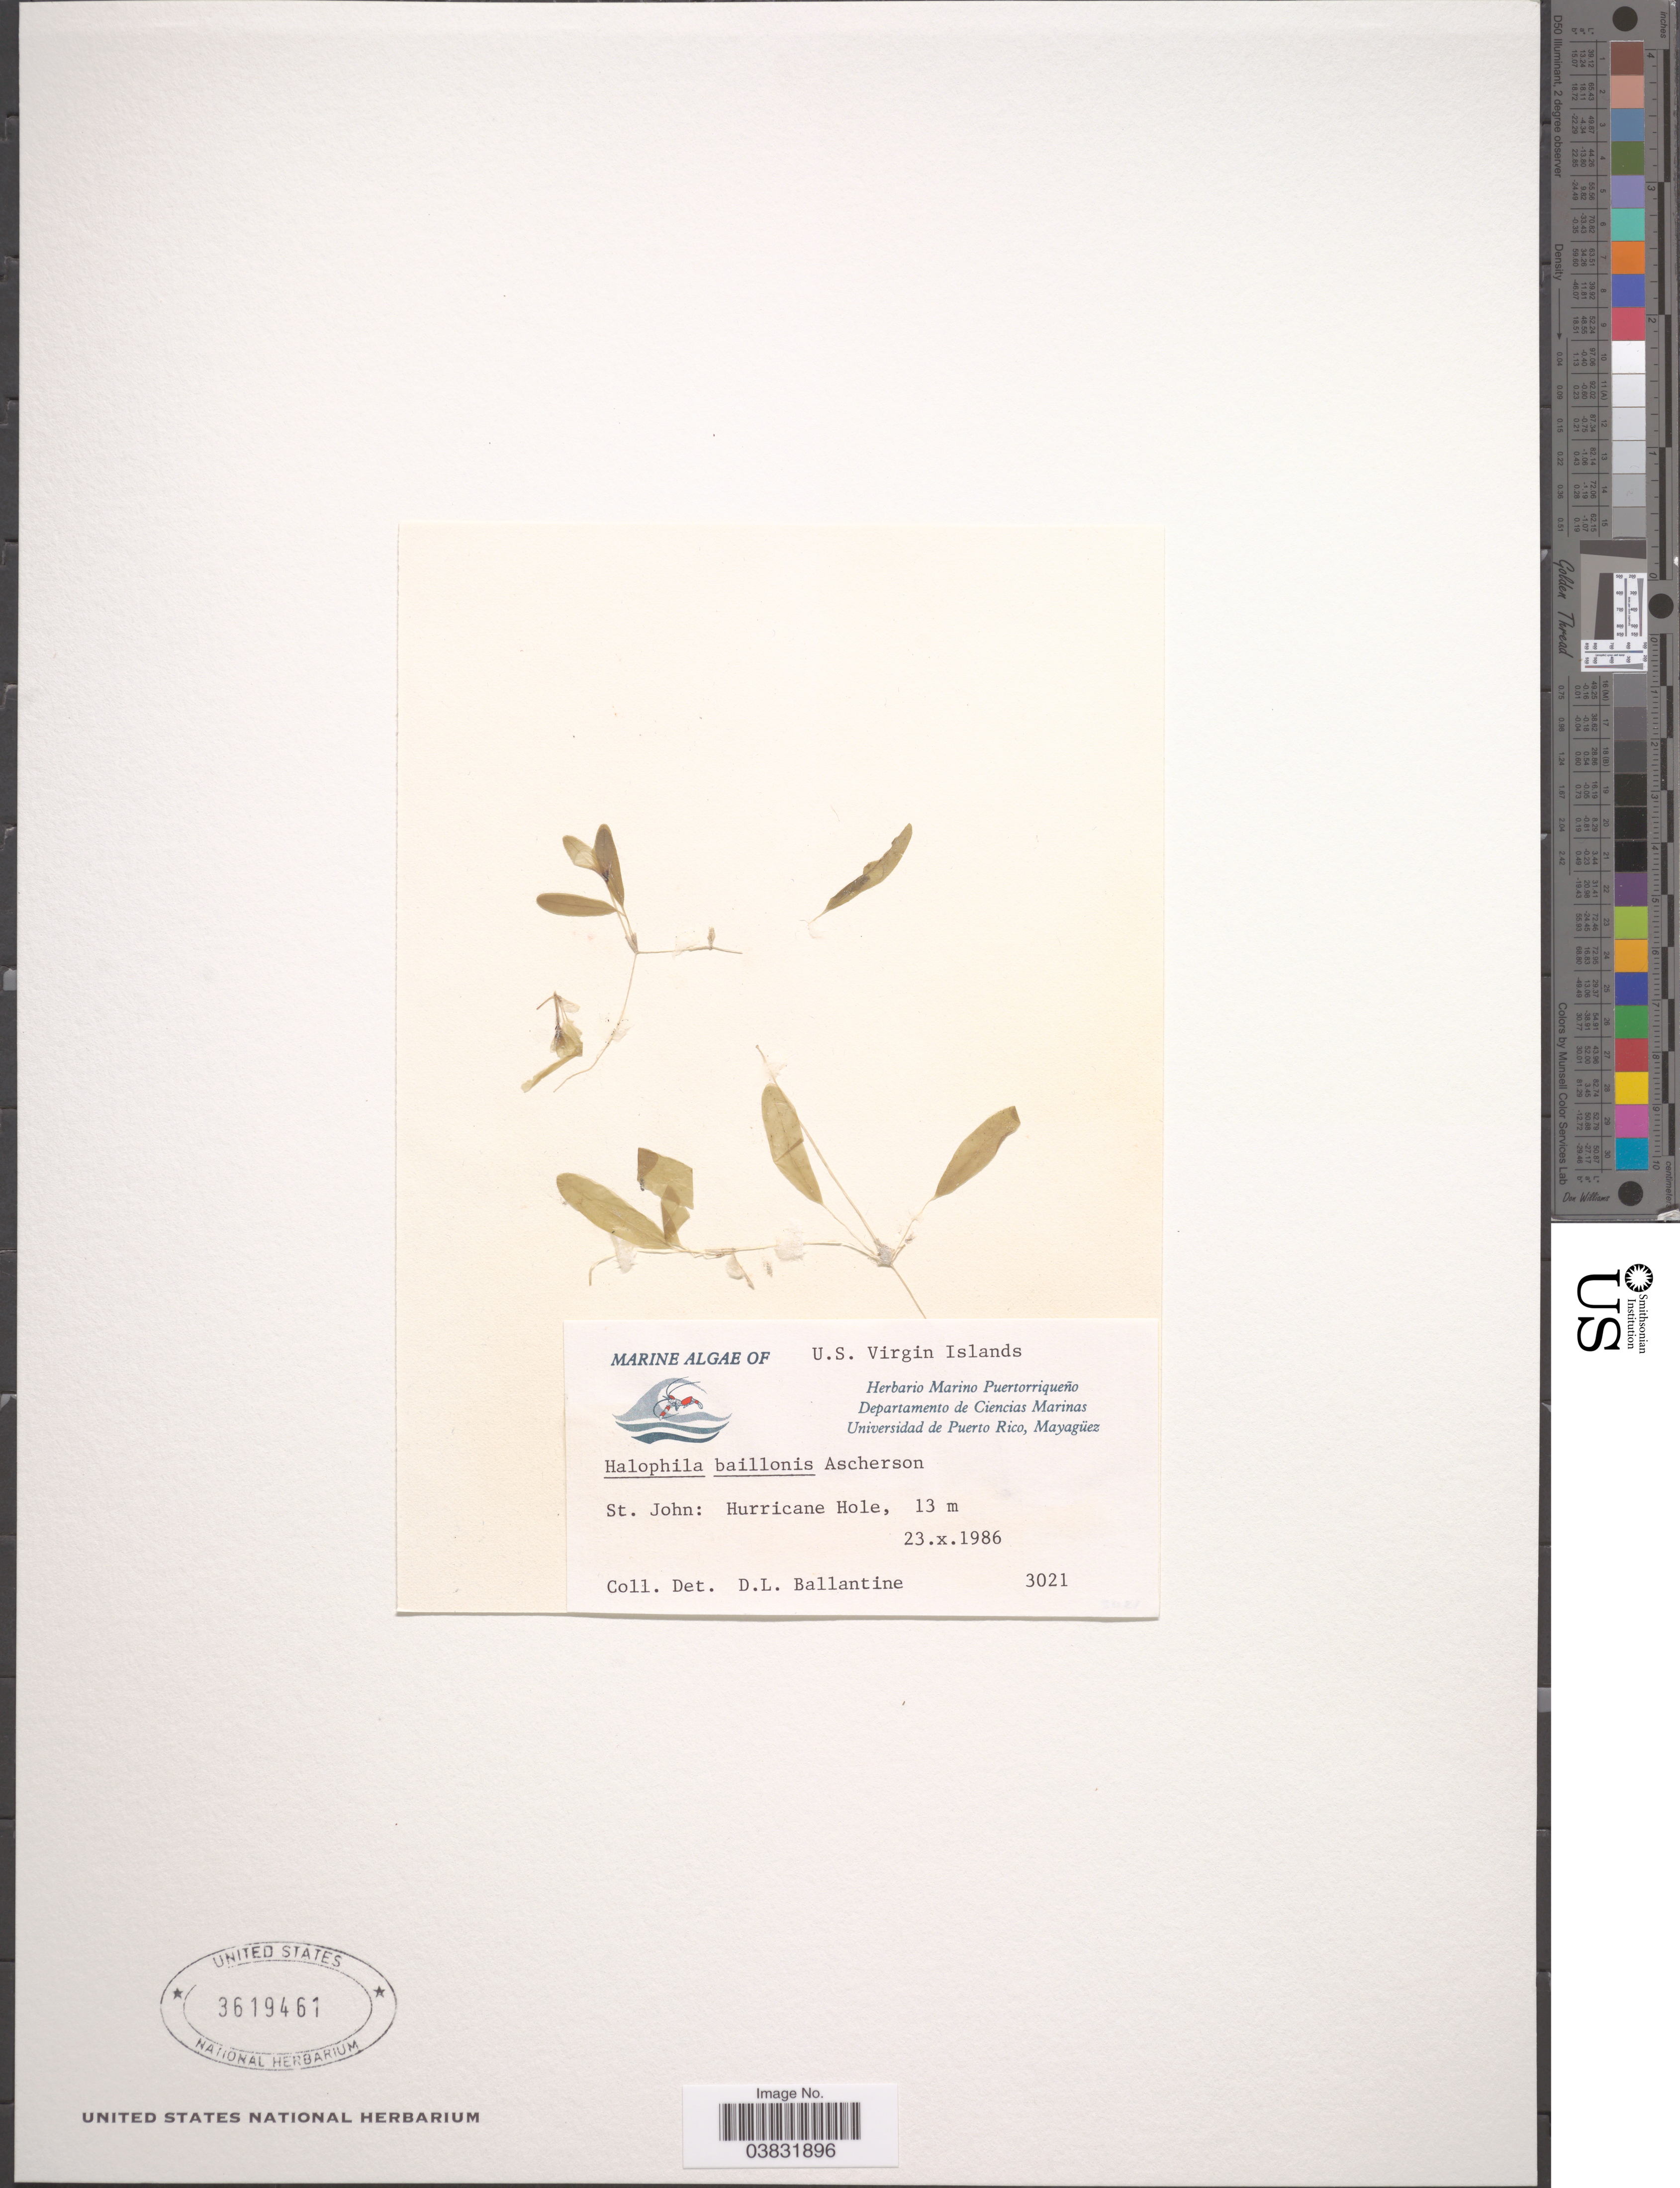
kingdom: Plantae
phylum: Tracheophyta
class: Liliopsida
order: Alismatales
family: Hydrocharitaceae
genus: Halophila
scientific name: Halophila baillonis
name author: Asch. ex Dickie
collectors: D.L. Ballantine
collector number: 3021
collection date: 1986-10-23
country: U.S. Virgin Islands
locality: St. John: Hurricane Hole.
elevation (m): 13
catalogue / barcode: US 3619461